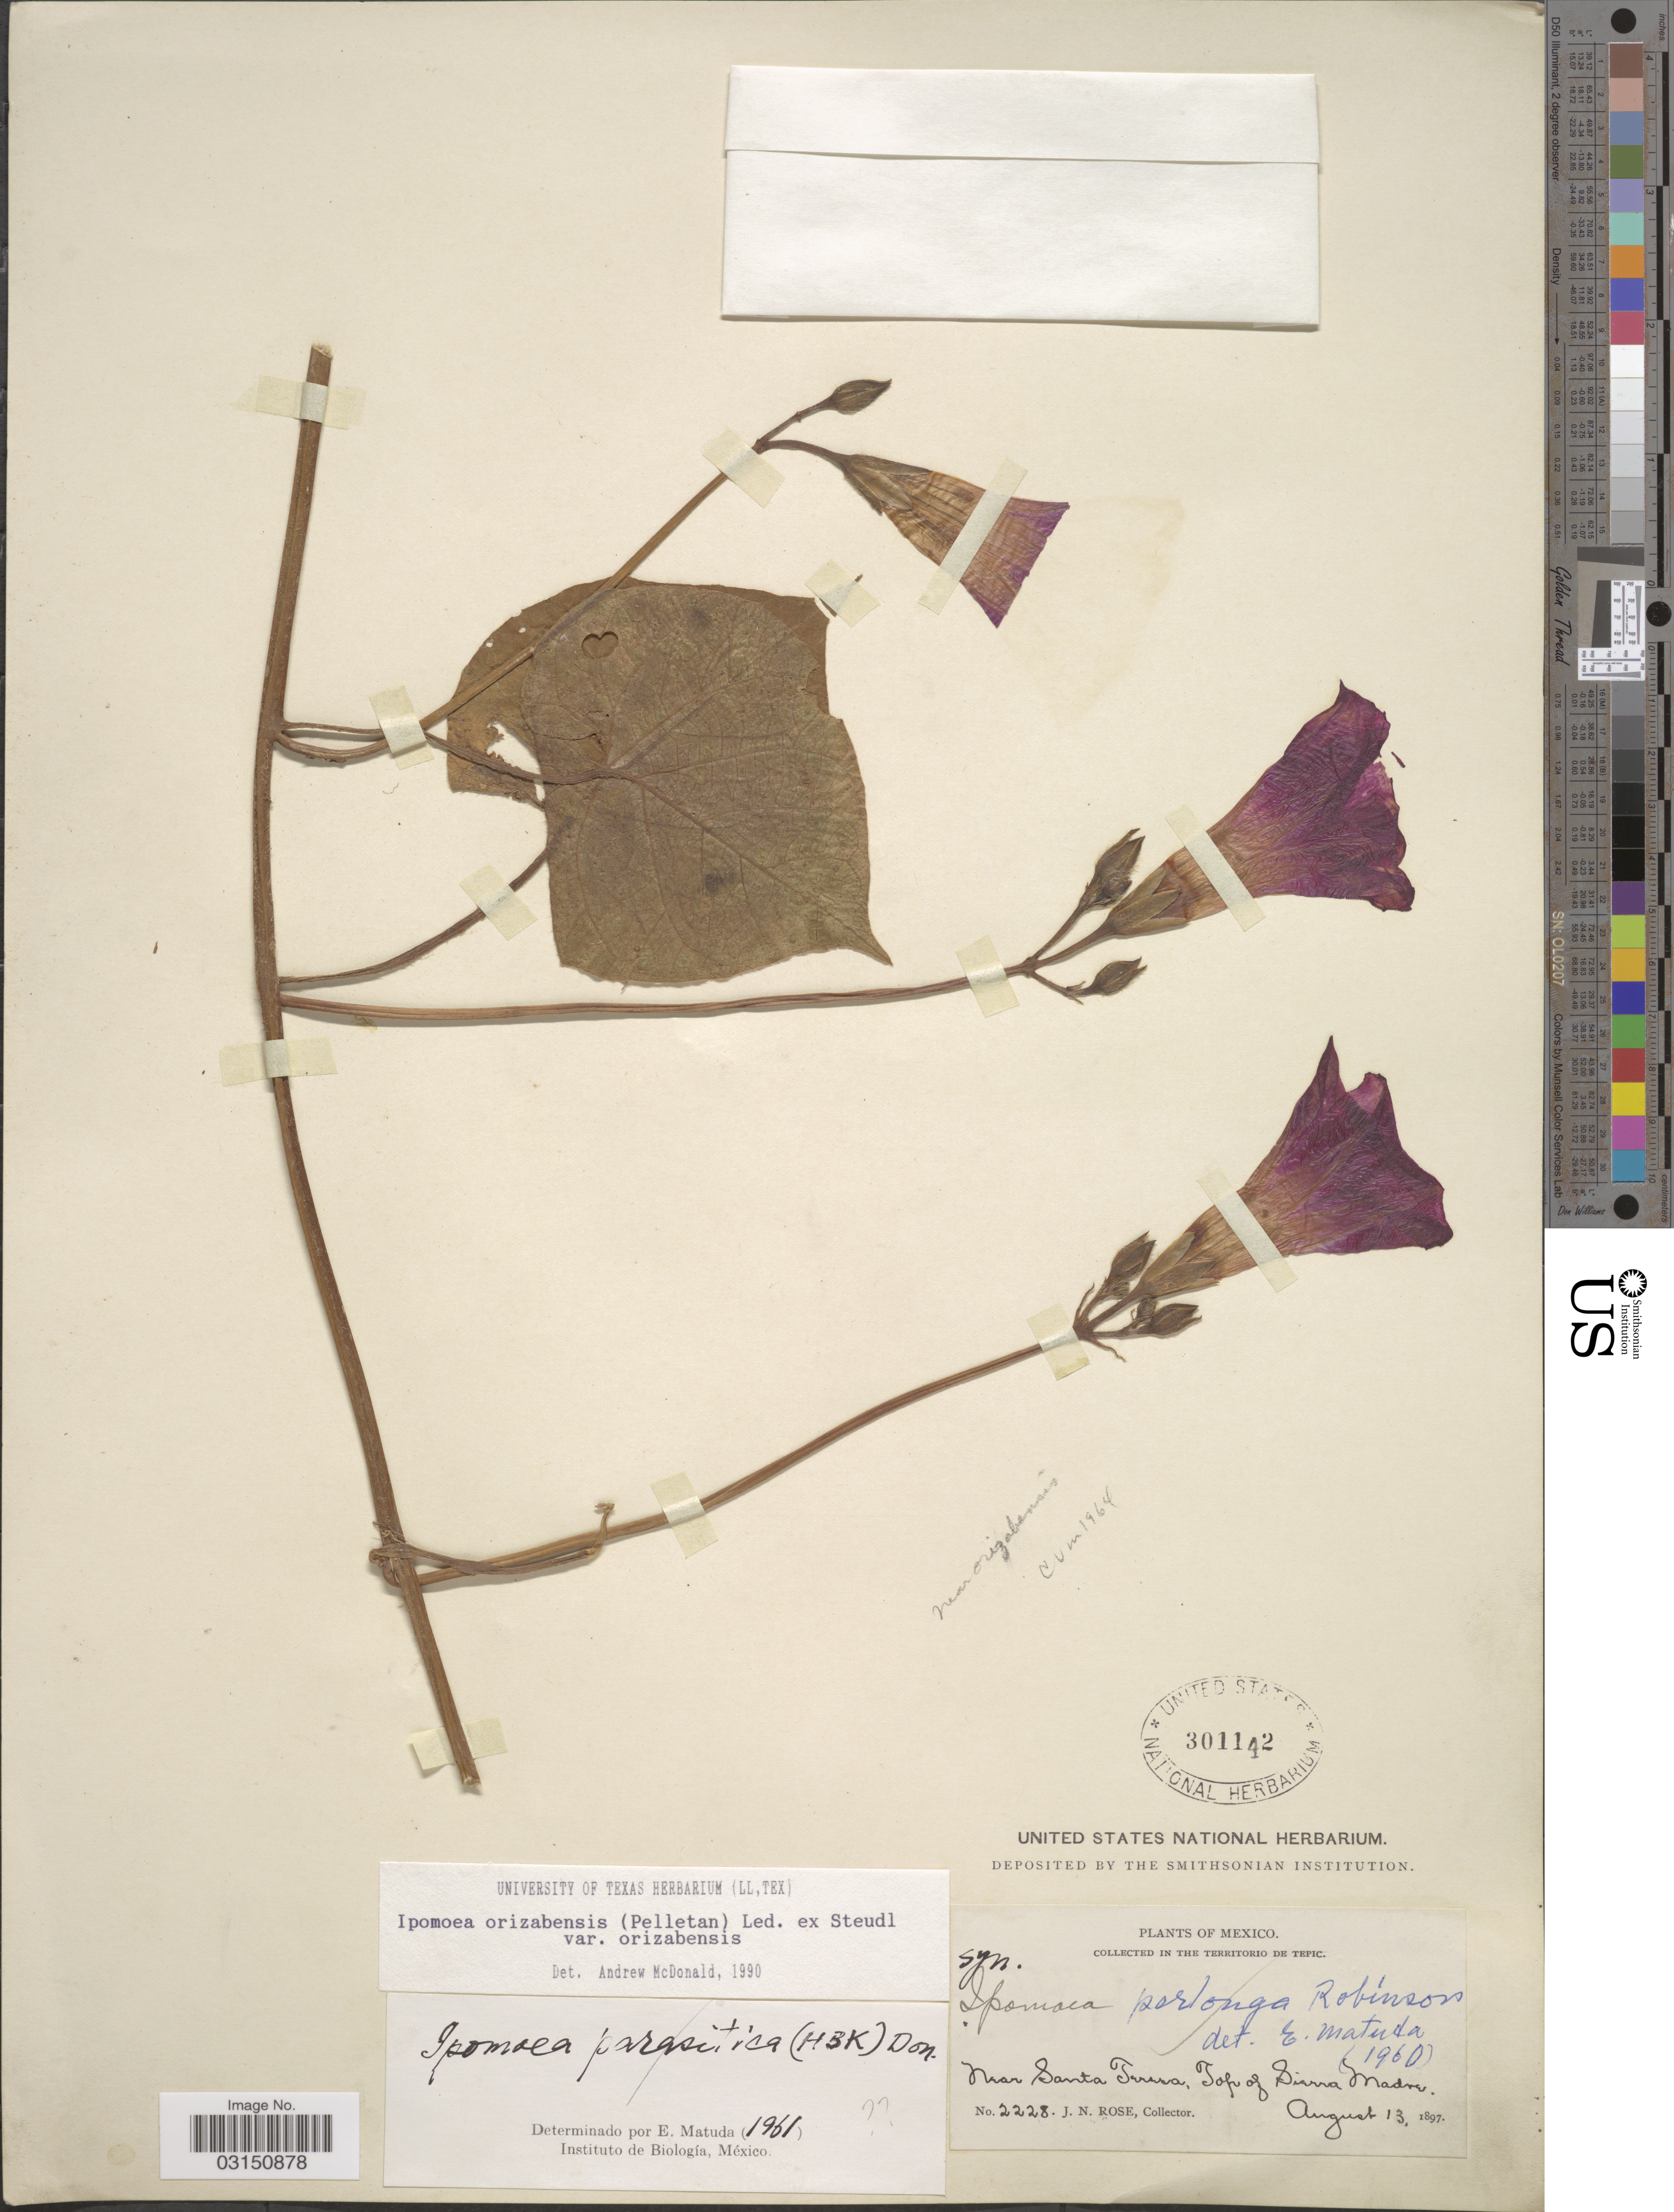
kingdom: Plantae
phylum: Tracheophyta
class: Magnoliopsida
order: Solanales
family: Convolvulaceae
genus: Ipomoea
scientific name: Ipomoea orizabensis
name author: (G. Pelletan) Ledeb. ex Steud.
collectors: J. N. Rose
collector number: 2228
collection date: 1897-08-13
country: Mexico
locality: In the Territorio de Tepic. Near Santa Teresa, Top of Sierra Madre.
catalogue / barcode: US 301142